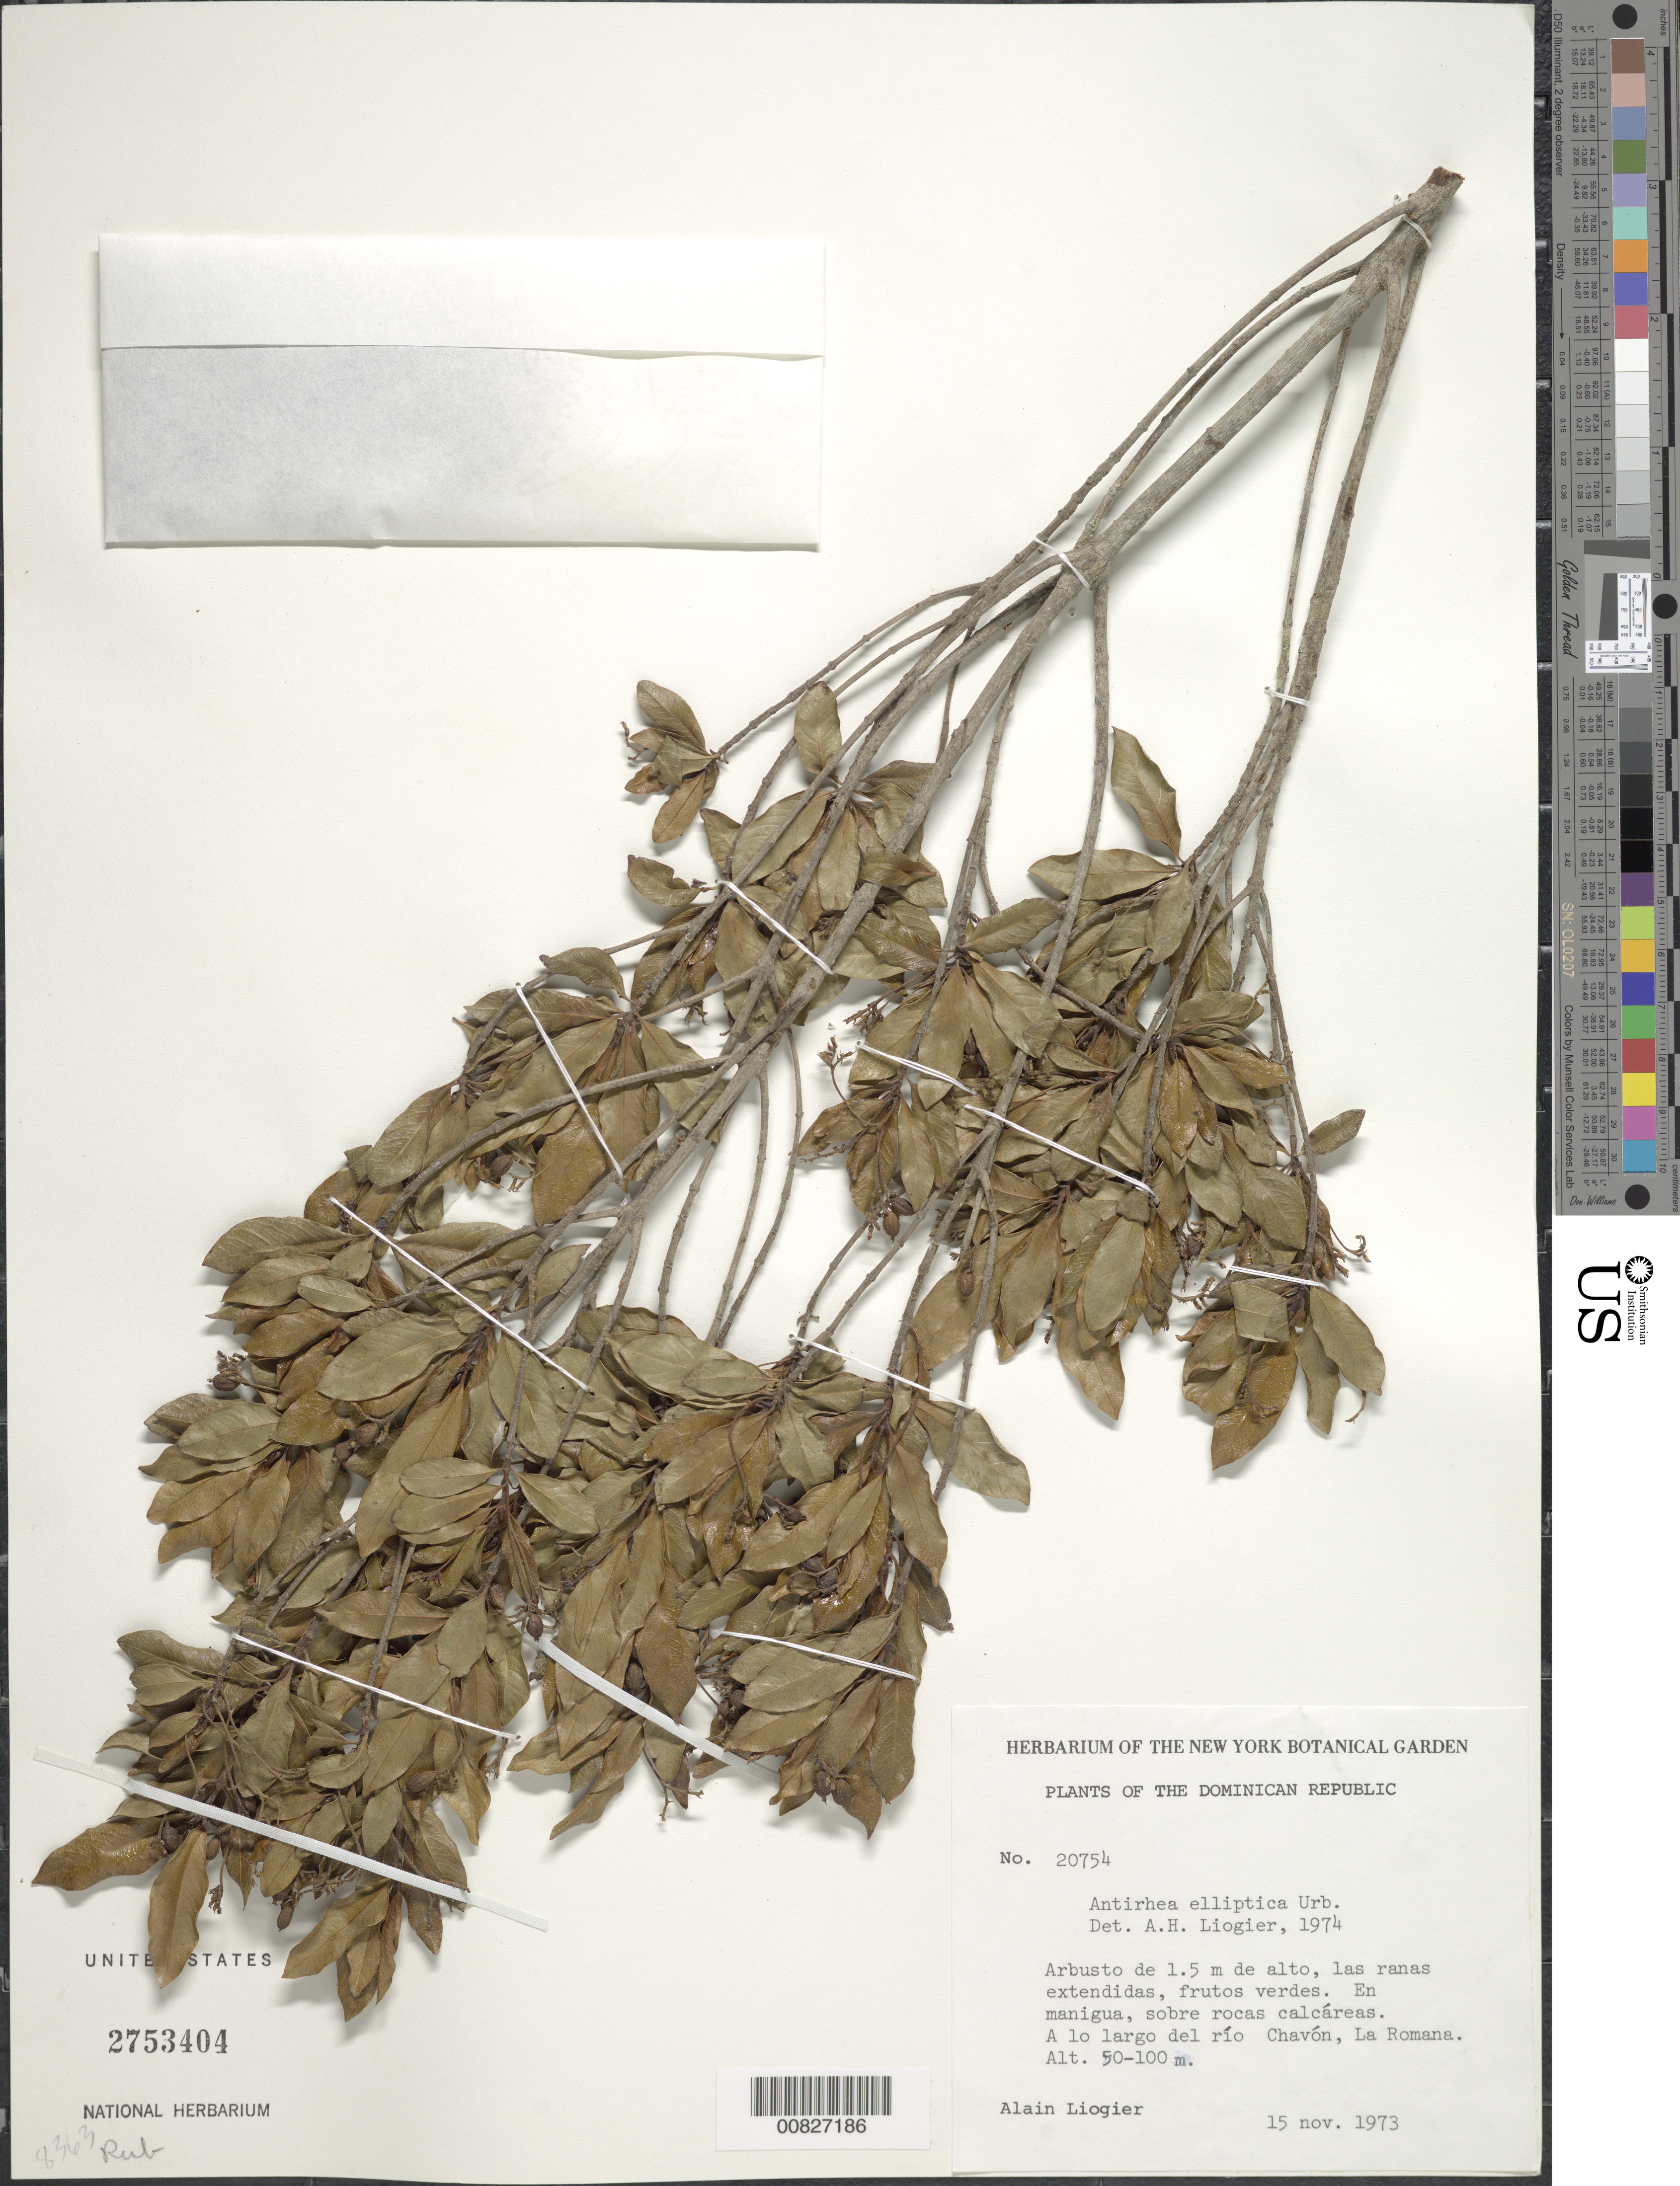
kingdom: Plantae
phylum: Tracheophyta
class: Magnoliopsida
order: Gentianales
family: Rubiaceae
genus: Stenostomum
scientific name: Stenostomum ellipticum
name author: (Urb. & Ekman) Borhidi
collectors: A. H. Liogier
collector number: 20754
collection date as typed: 15 Nov 1973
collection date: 1973-11-15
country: Dominican Republic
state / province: La Romana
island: Hispaniola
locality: A lo largo del Río Chavón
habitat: En manigua, sobre rocas calcáreas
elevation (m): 50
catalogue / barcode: US 2753404